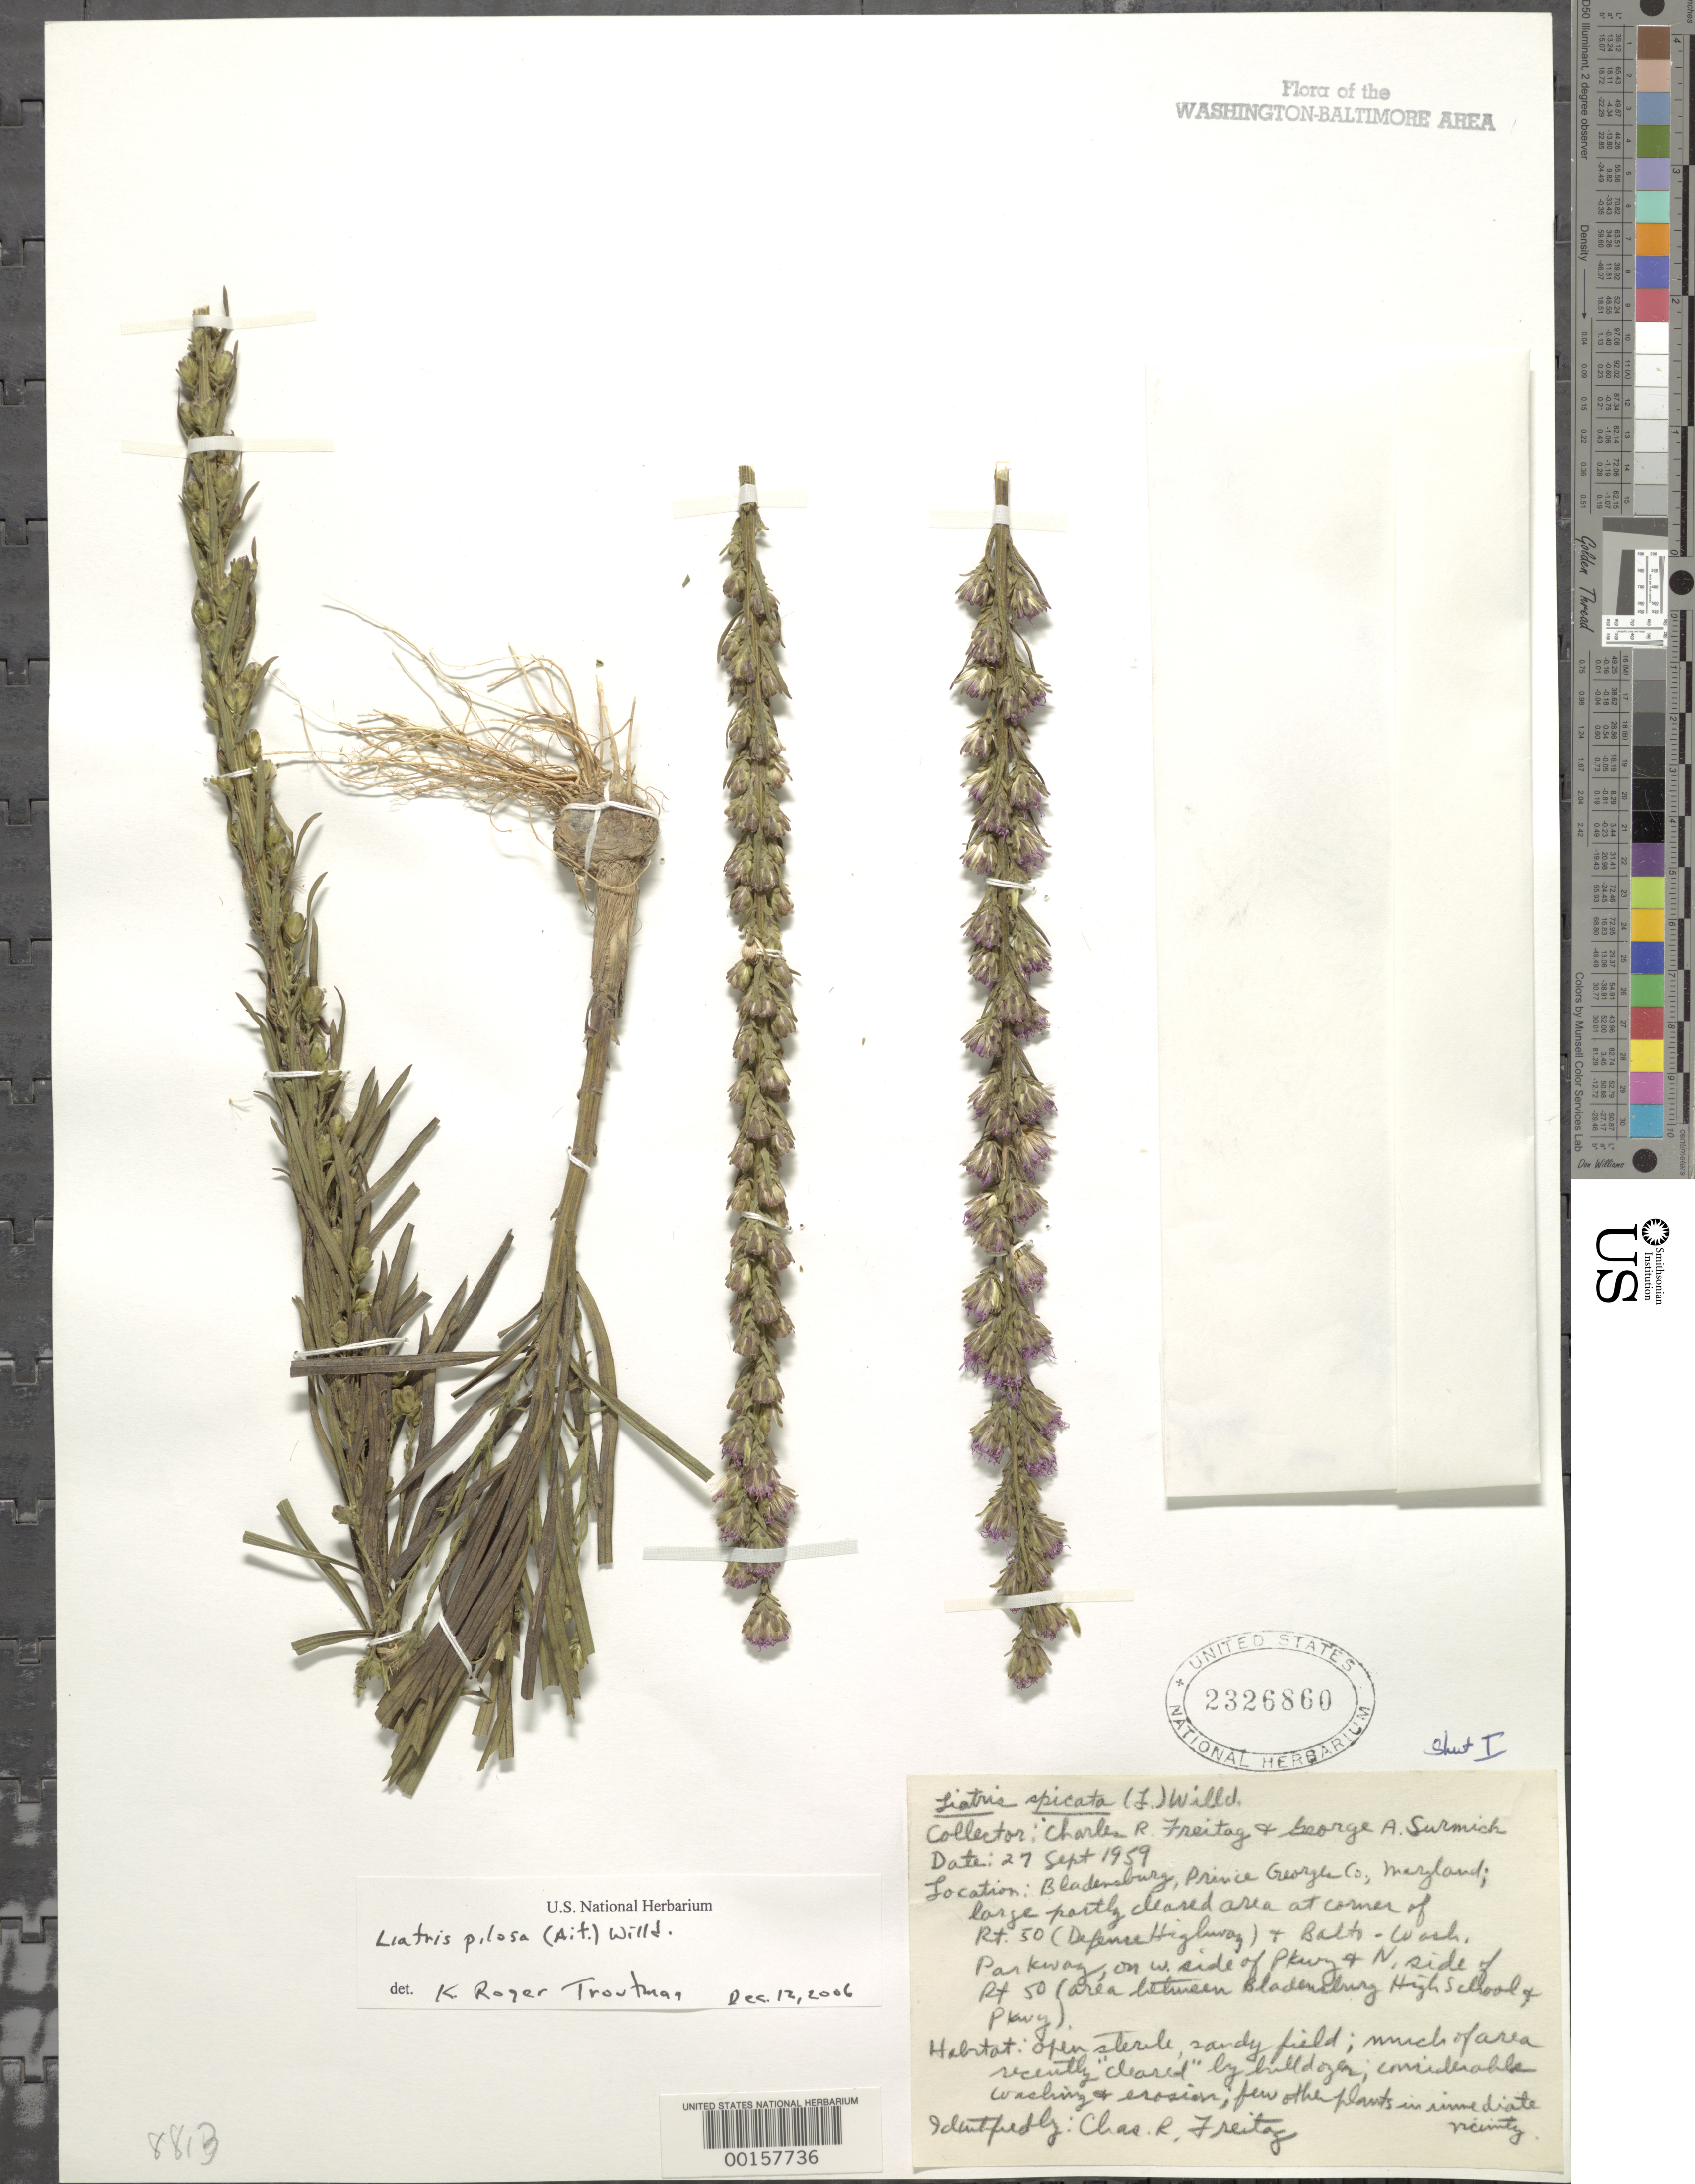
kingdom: Plantae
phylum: Tracheophyta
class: Magnoliopsida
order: Asterales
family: Asteraceae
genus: Liatris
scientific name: Liatris pilosa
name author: (Aiton) Willd.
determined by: Troutman, K. Roger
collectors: C. Freitag & G. Surmick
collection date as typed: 27 Sep 1959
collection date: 1959-09-27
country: United States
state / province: Maryland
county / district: Prince George's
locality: Bladensburg, corner of Rt. 50 and Balto-Wash. Parkway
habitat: Open sterile sandy field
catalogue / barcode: US 2326860